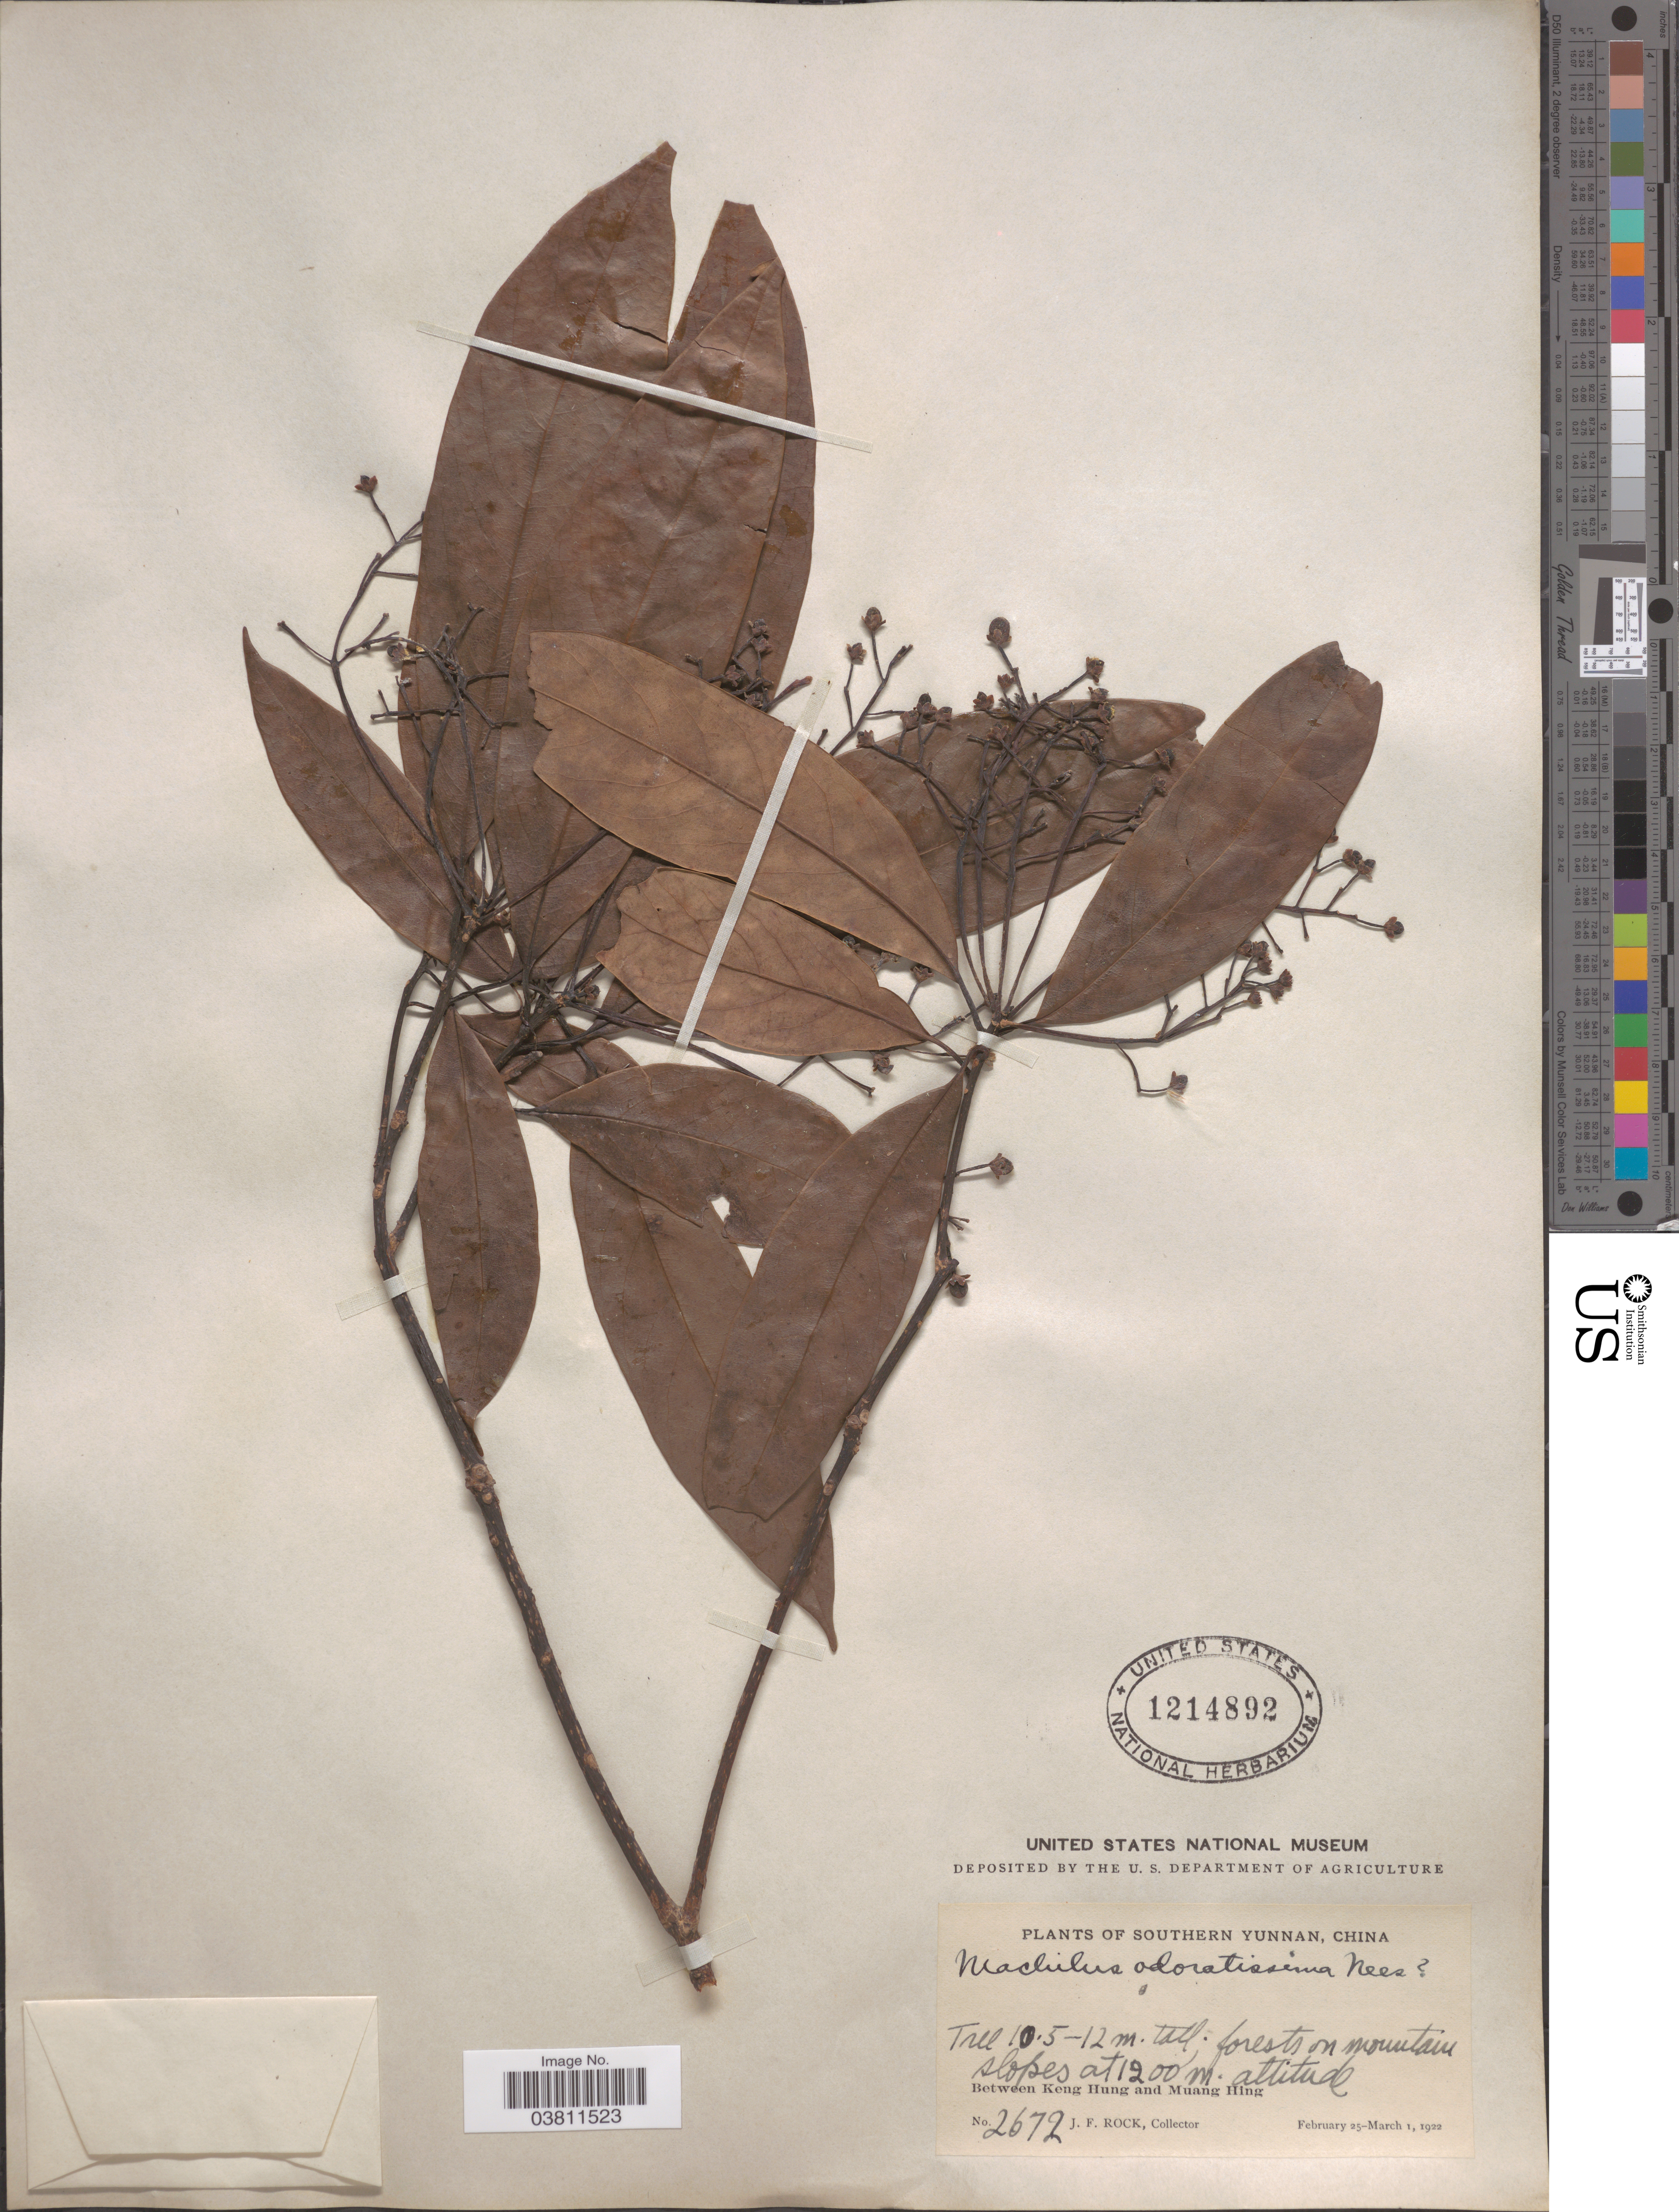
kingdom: Plantae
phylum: Tracheophyta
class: Magnoliopsida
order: Laurales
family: Lauraceae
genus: Persea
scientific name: Persea odoratissima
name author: (Nees) Kosterm.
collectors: J. Rock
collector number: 2672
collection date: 1922-02-25/1922-03-01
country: China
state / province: Yunnan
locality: Southern Yunnan. Between Keng Hung and Muang Hing.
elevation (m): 1200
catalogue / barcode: US 1214892